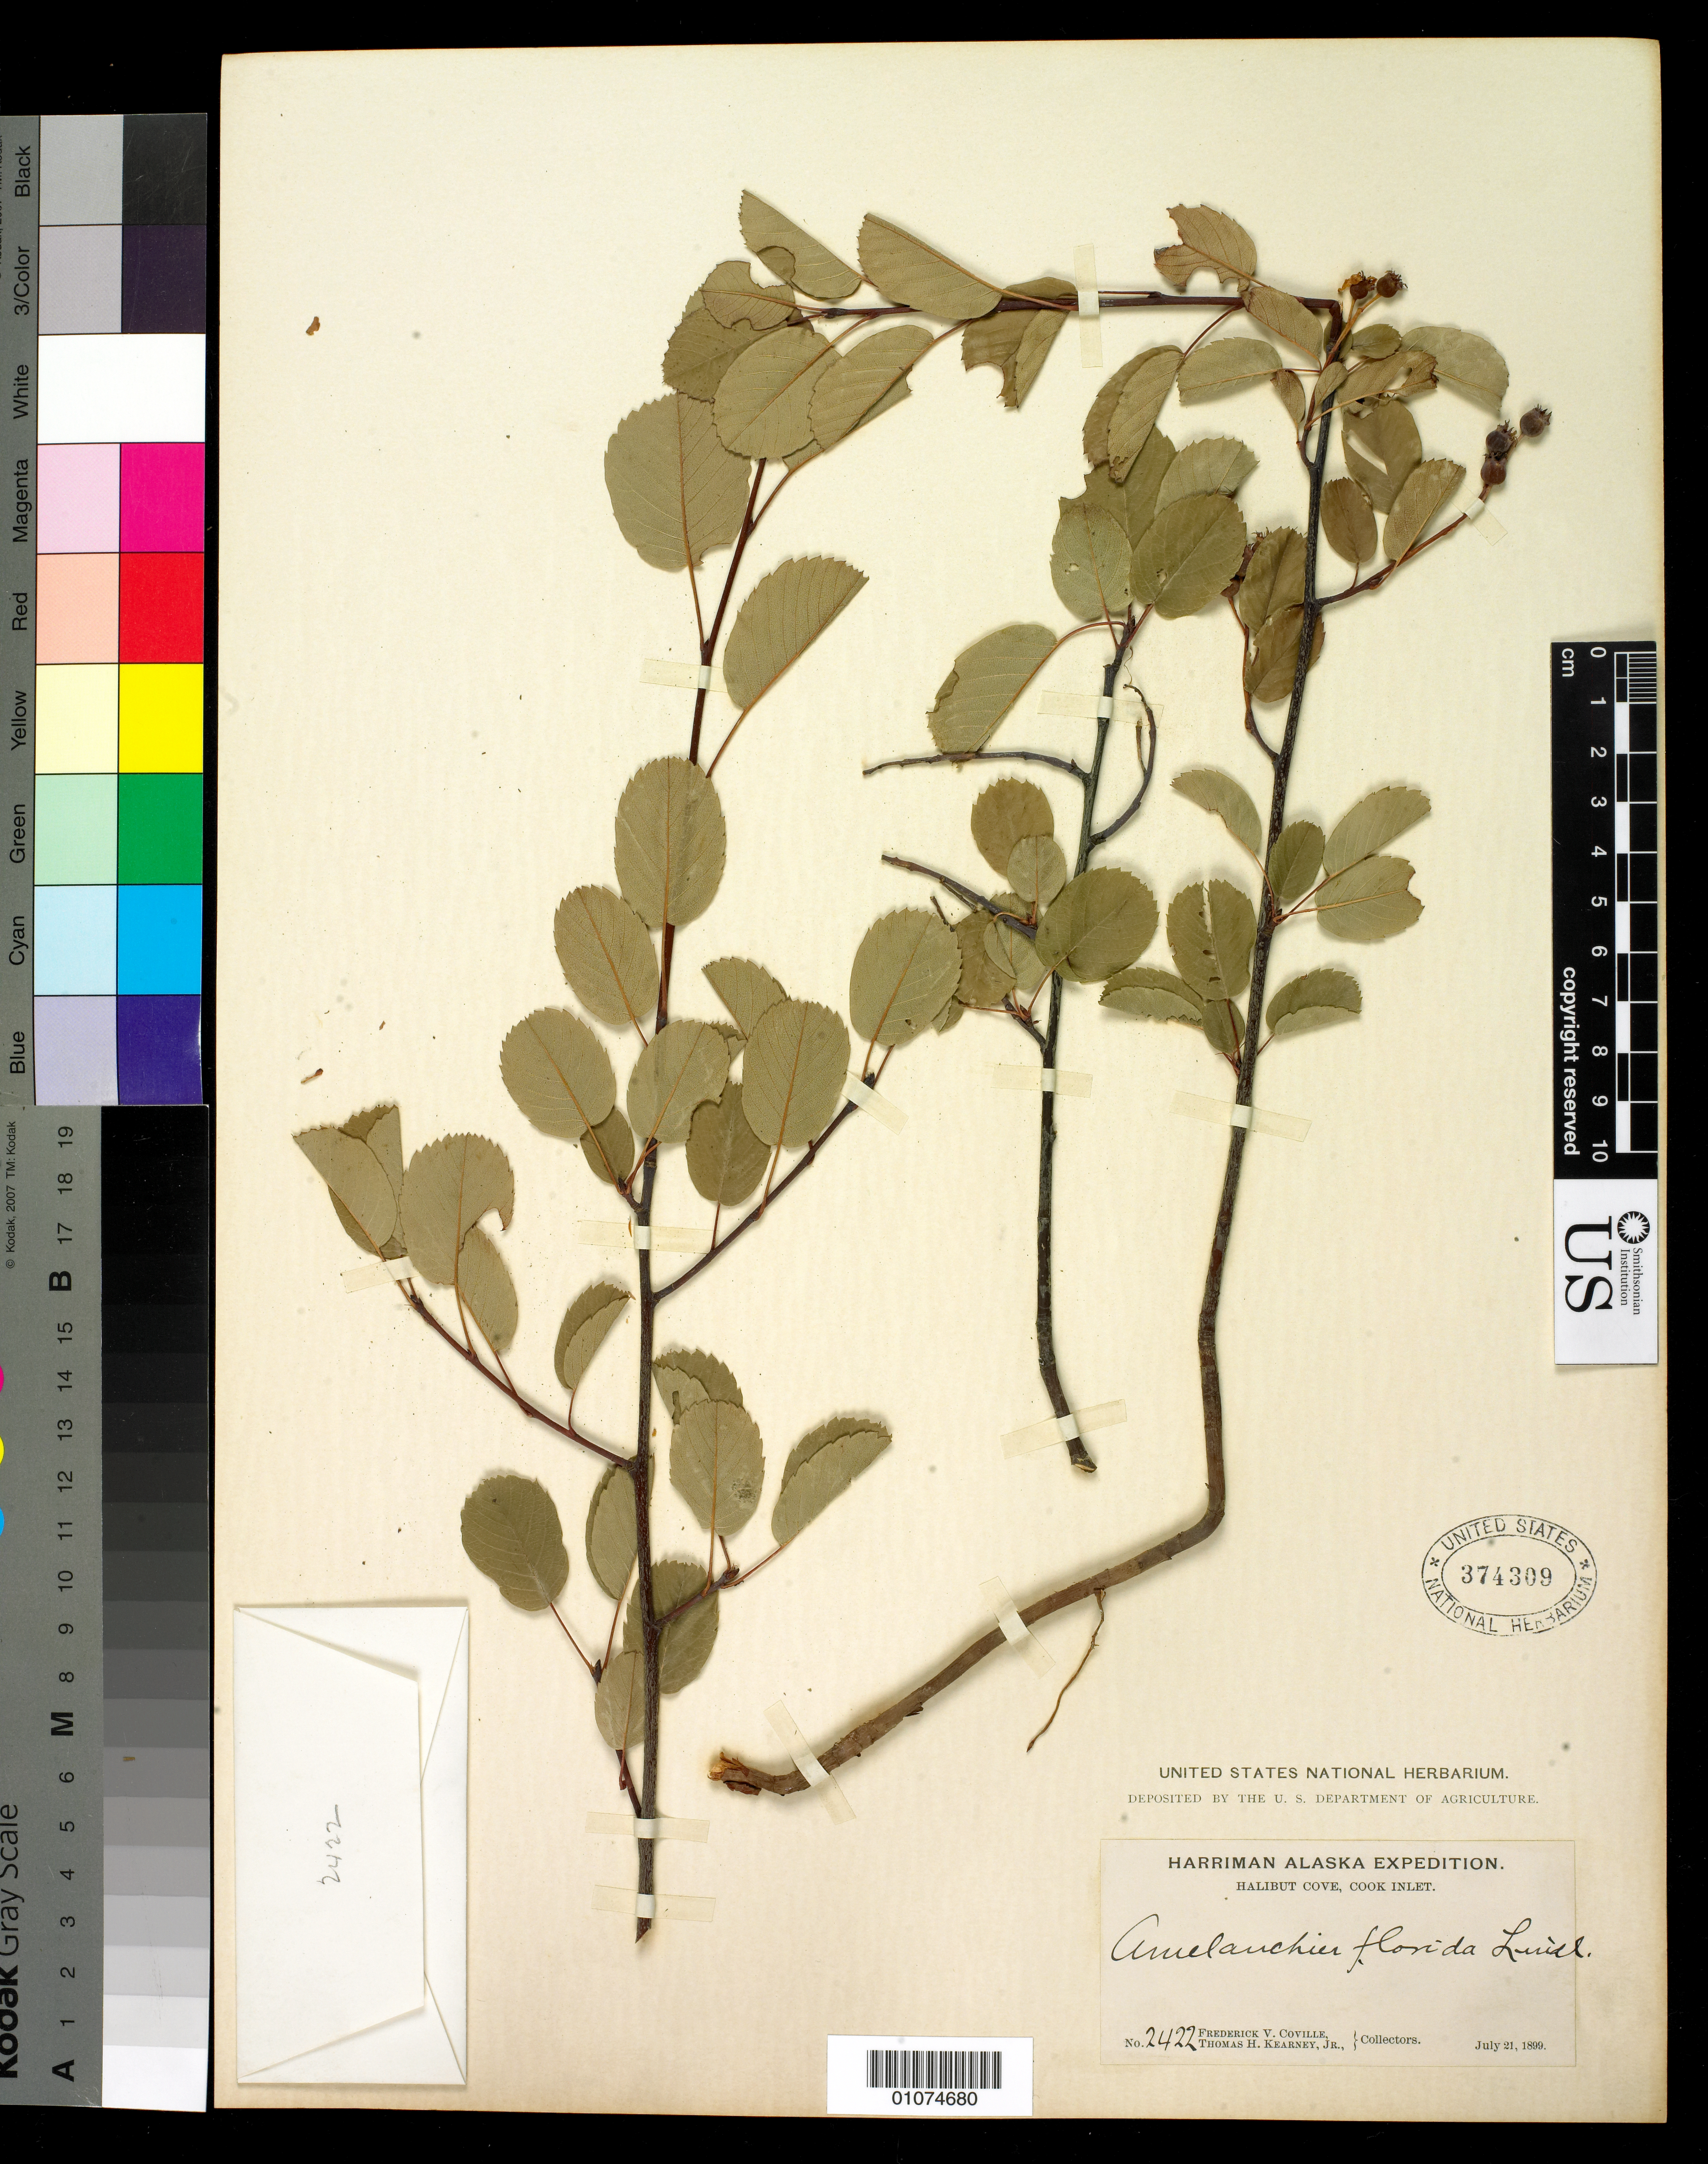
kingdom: Plantae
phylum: Tracheophyta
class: Magnoliopsida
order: Rosales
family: Rosaceae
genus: Amelanchier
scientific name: Amelanchier florida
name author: Lindl.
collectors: F. V. Coville & T. H. Kearney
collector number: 2422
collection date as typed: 21 Jul 1899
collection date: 1899-07-21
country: United States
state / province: Alaska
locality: Halibut Cove, Cook Inlet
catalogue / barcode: US 374309